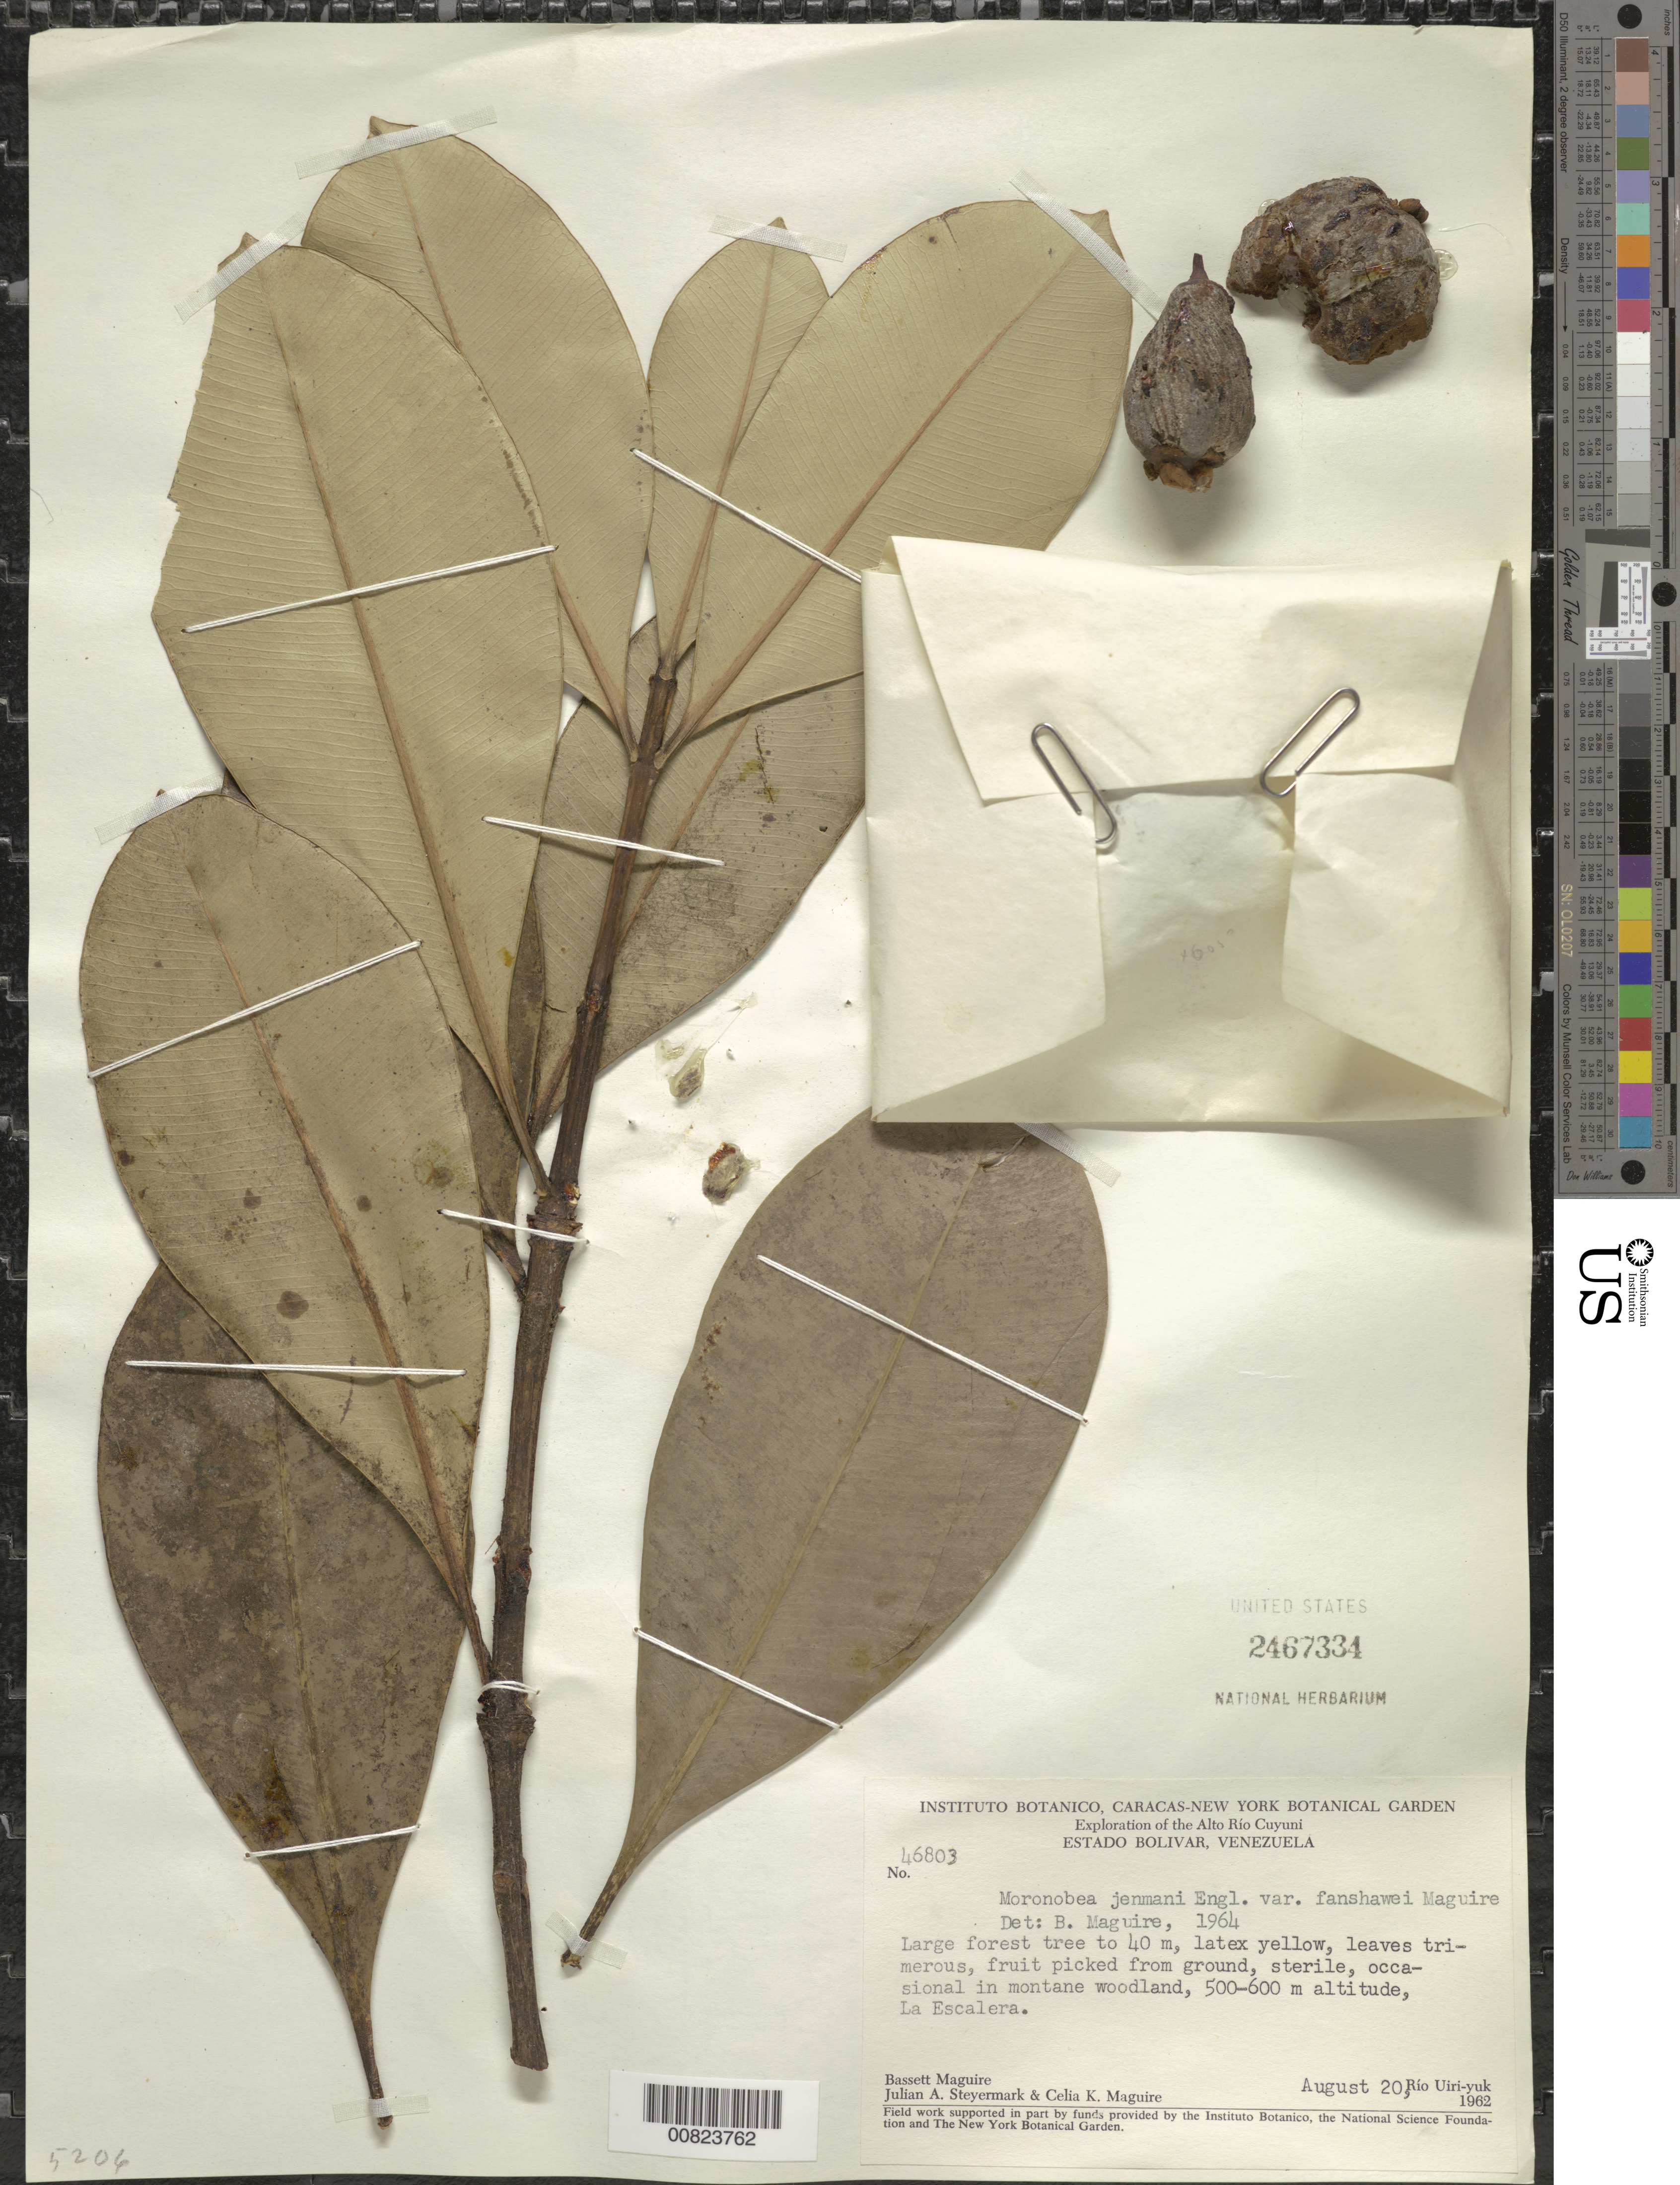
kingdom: Plantae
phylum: Tracheophyta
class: Magnoliopsida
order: Malpighiales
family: Clusiaceae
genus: Moronobea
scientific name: Moronobea jenmanii var. fanshawei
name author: Maguire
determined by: Maguire, Bassett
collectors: B. Maguire, C. K. Maguire & J. Steyermark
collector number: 46803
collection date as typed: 20-Aug-62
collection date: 1962-08-20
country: Venezuela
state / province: Bolívar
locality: Alto Río Cuyuni, Río Uiri-yuk, La Escalera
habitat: Montane woodland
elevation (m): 500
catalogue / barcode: US 2467334